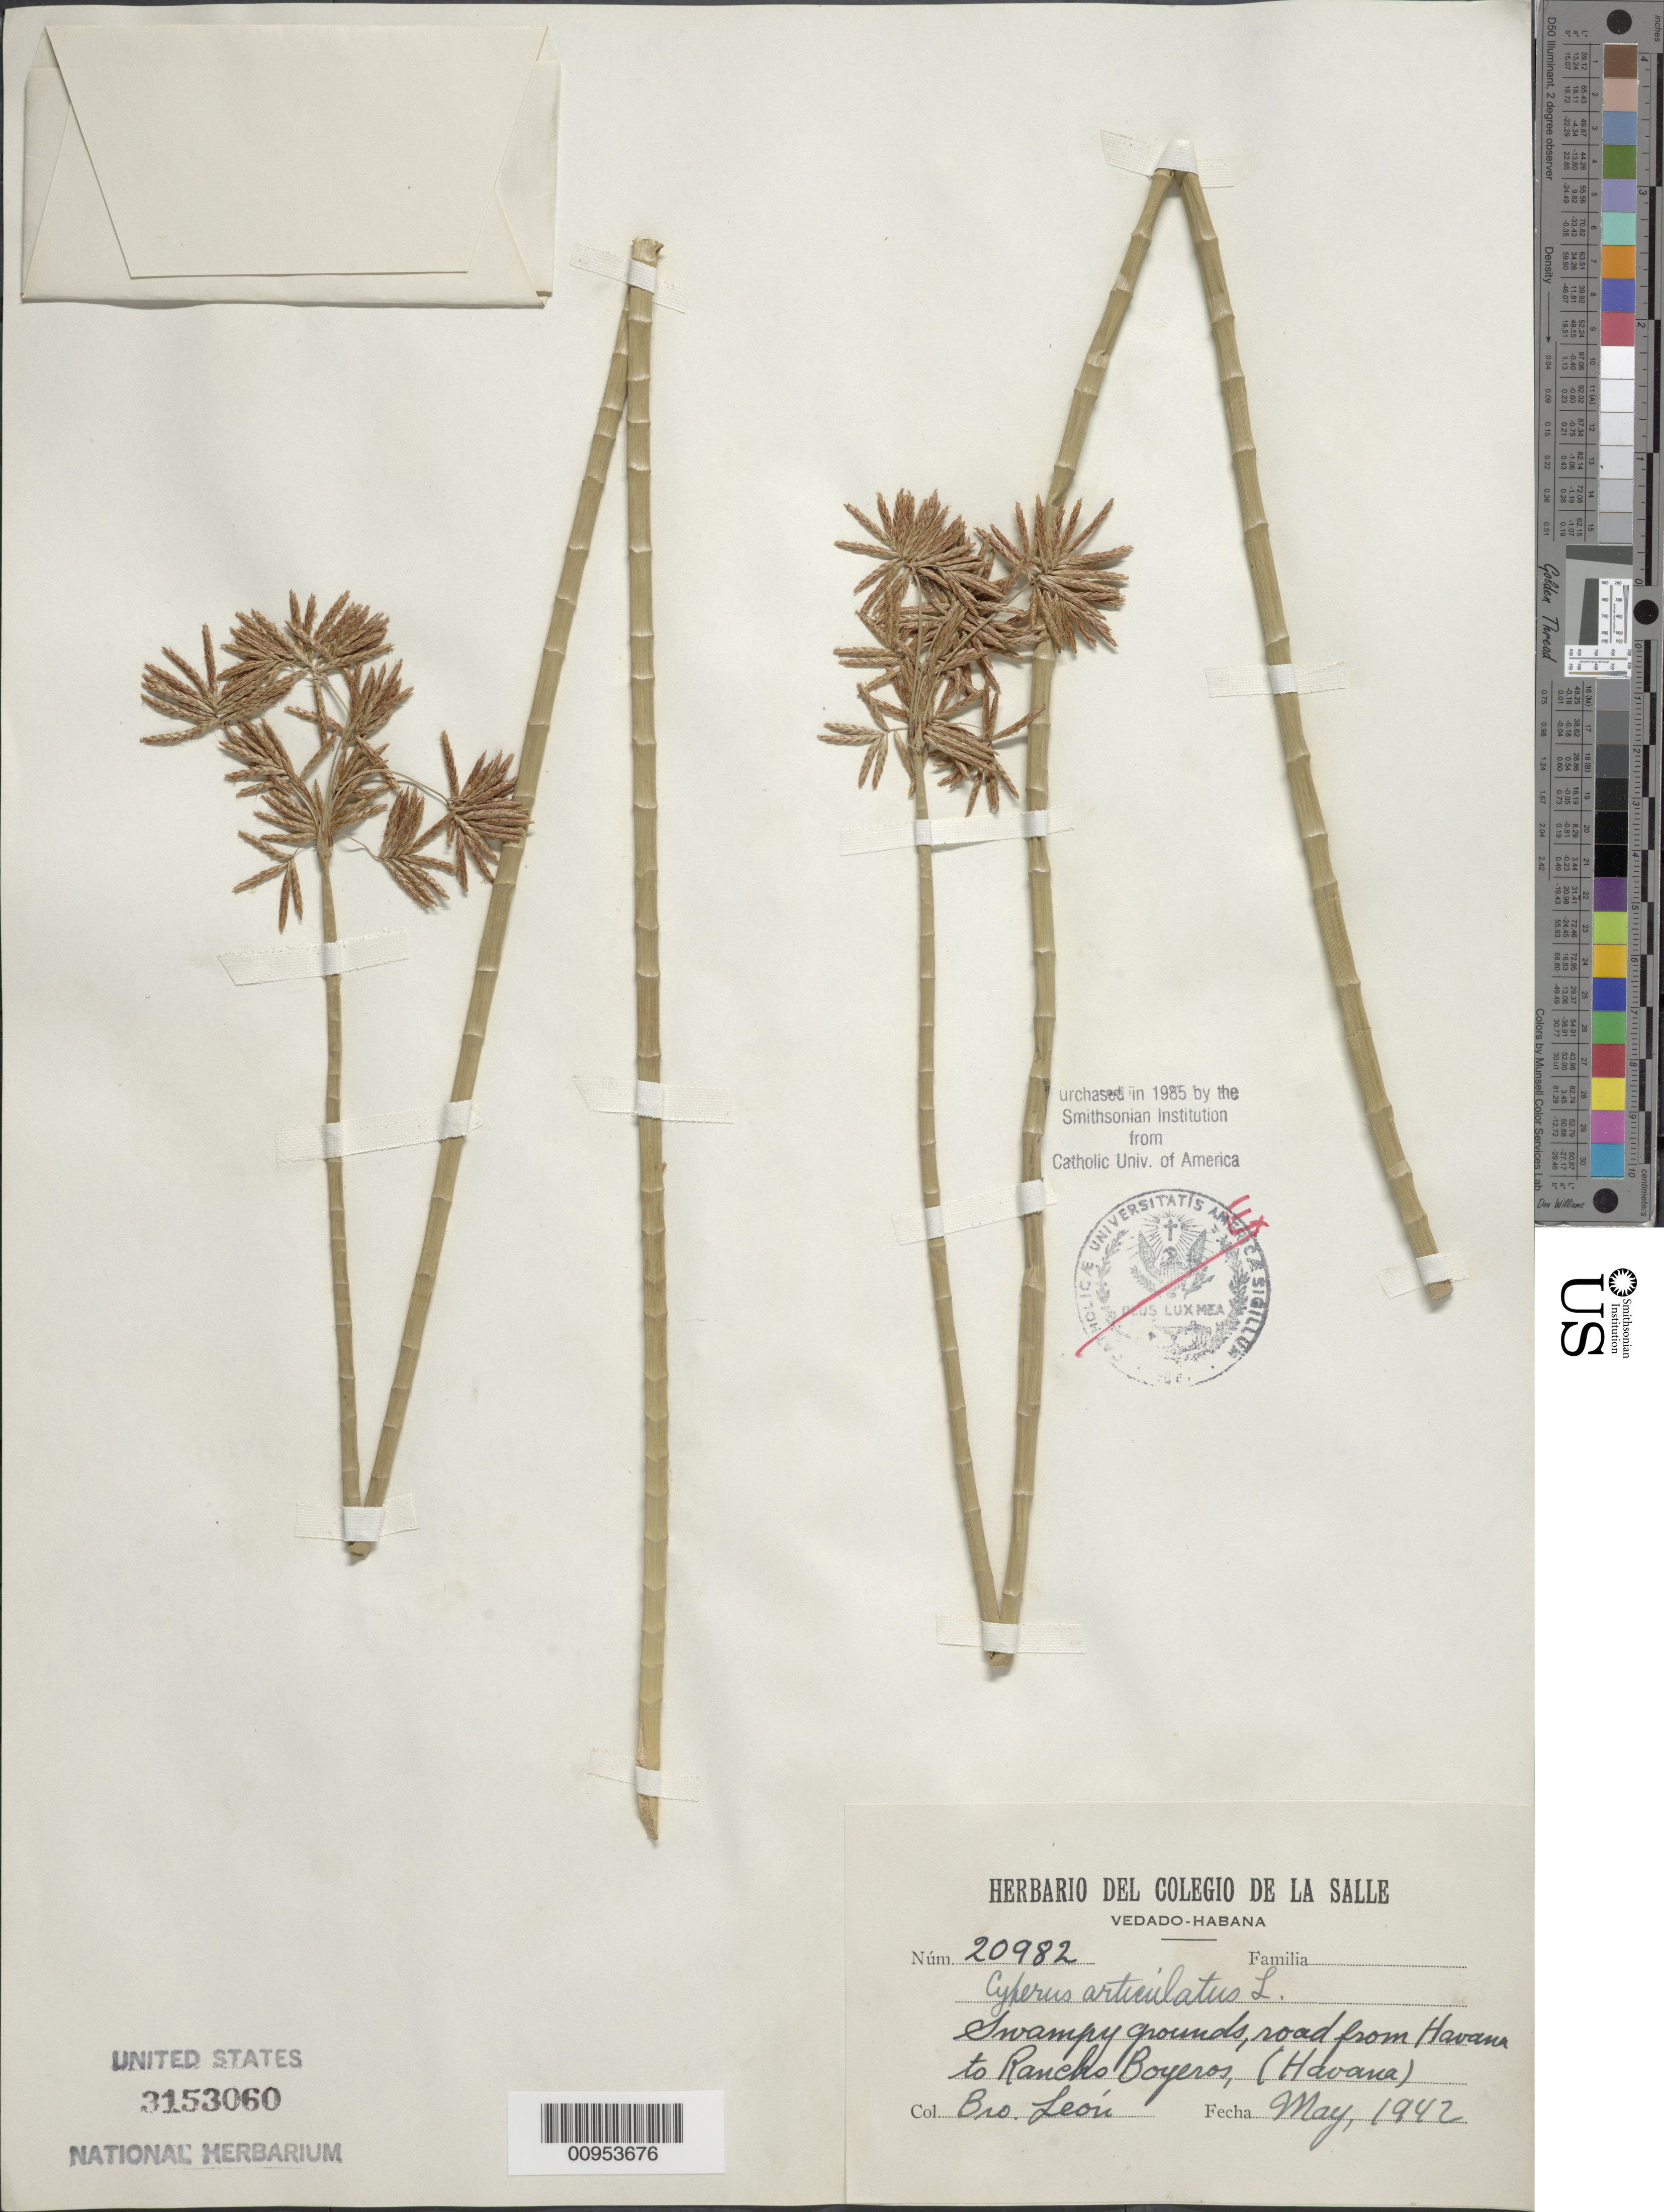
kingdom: Plantae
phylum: Tracheophyta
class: Liliopsida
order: Poales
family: Cyperaceae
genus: Cyperus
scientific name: Cyperus articulatus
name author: L.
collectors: Bro. León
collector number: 20982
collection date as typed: May 1942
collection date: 1942-05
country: Cuba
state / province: La Habana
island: Cuba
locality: Road from Havana to Rancho Boyeros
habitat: Swampy grounds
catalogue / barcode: US 3153060